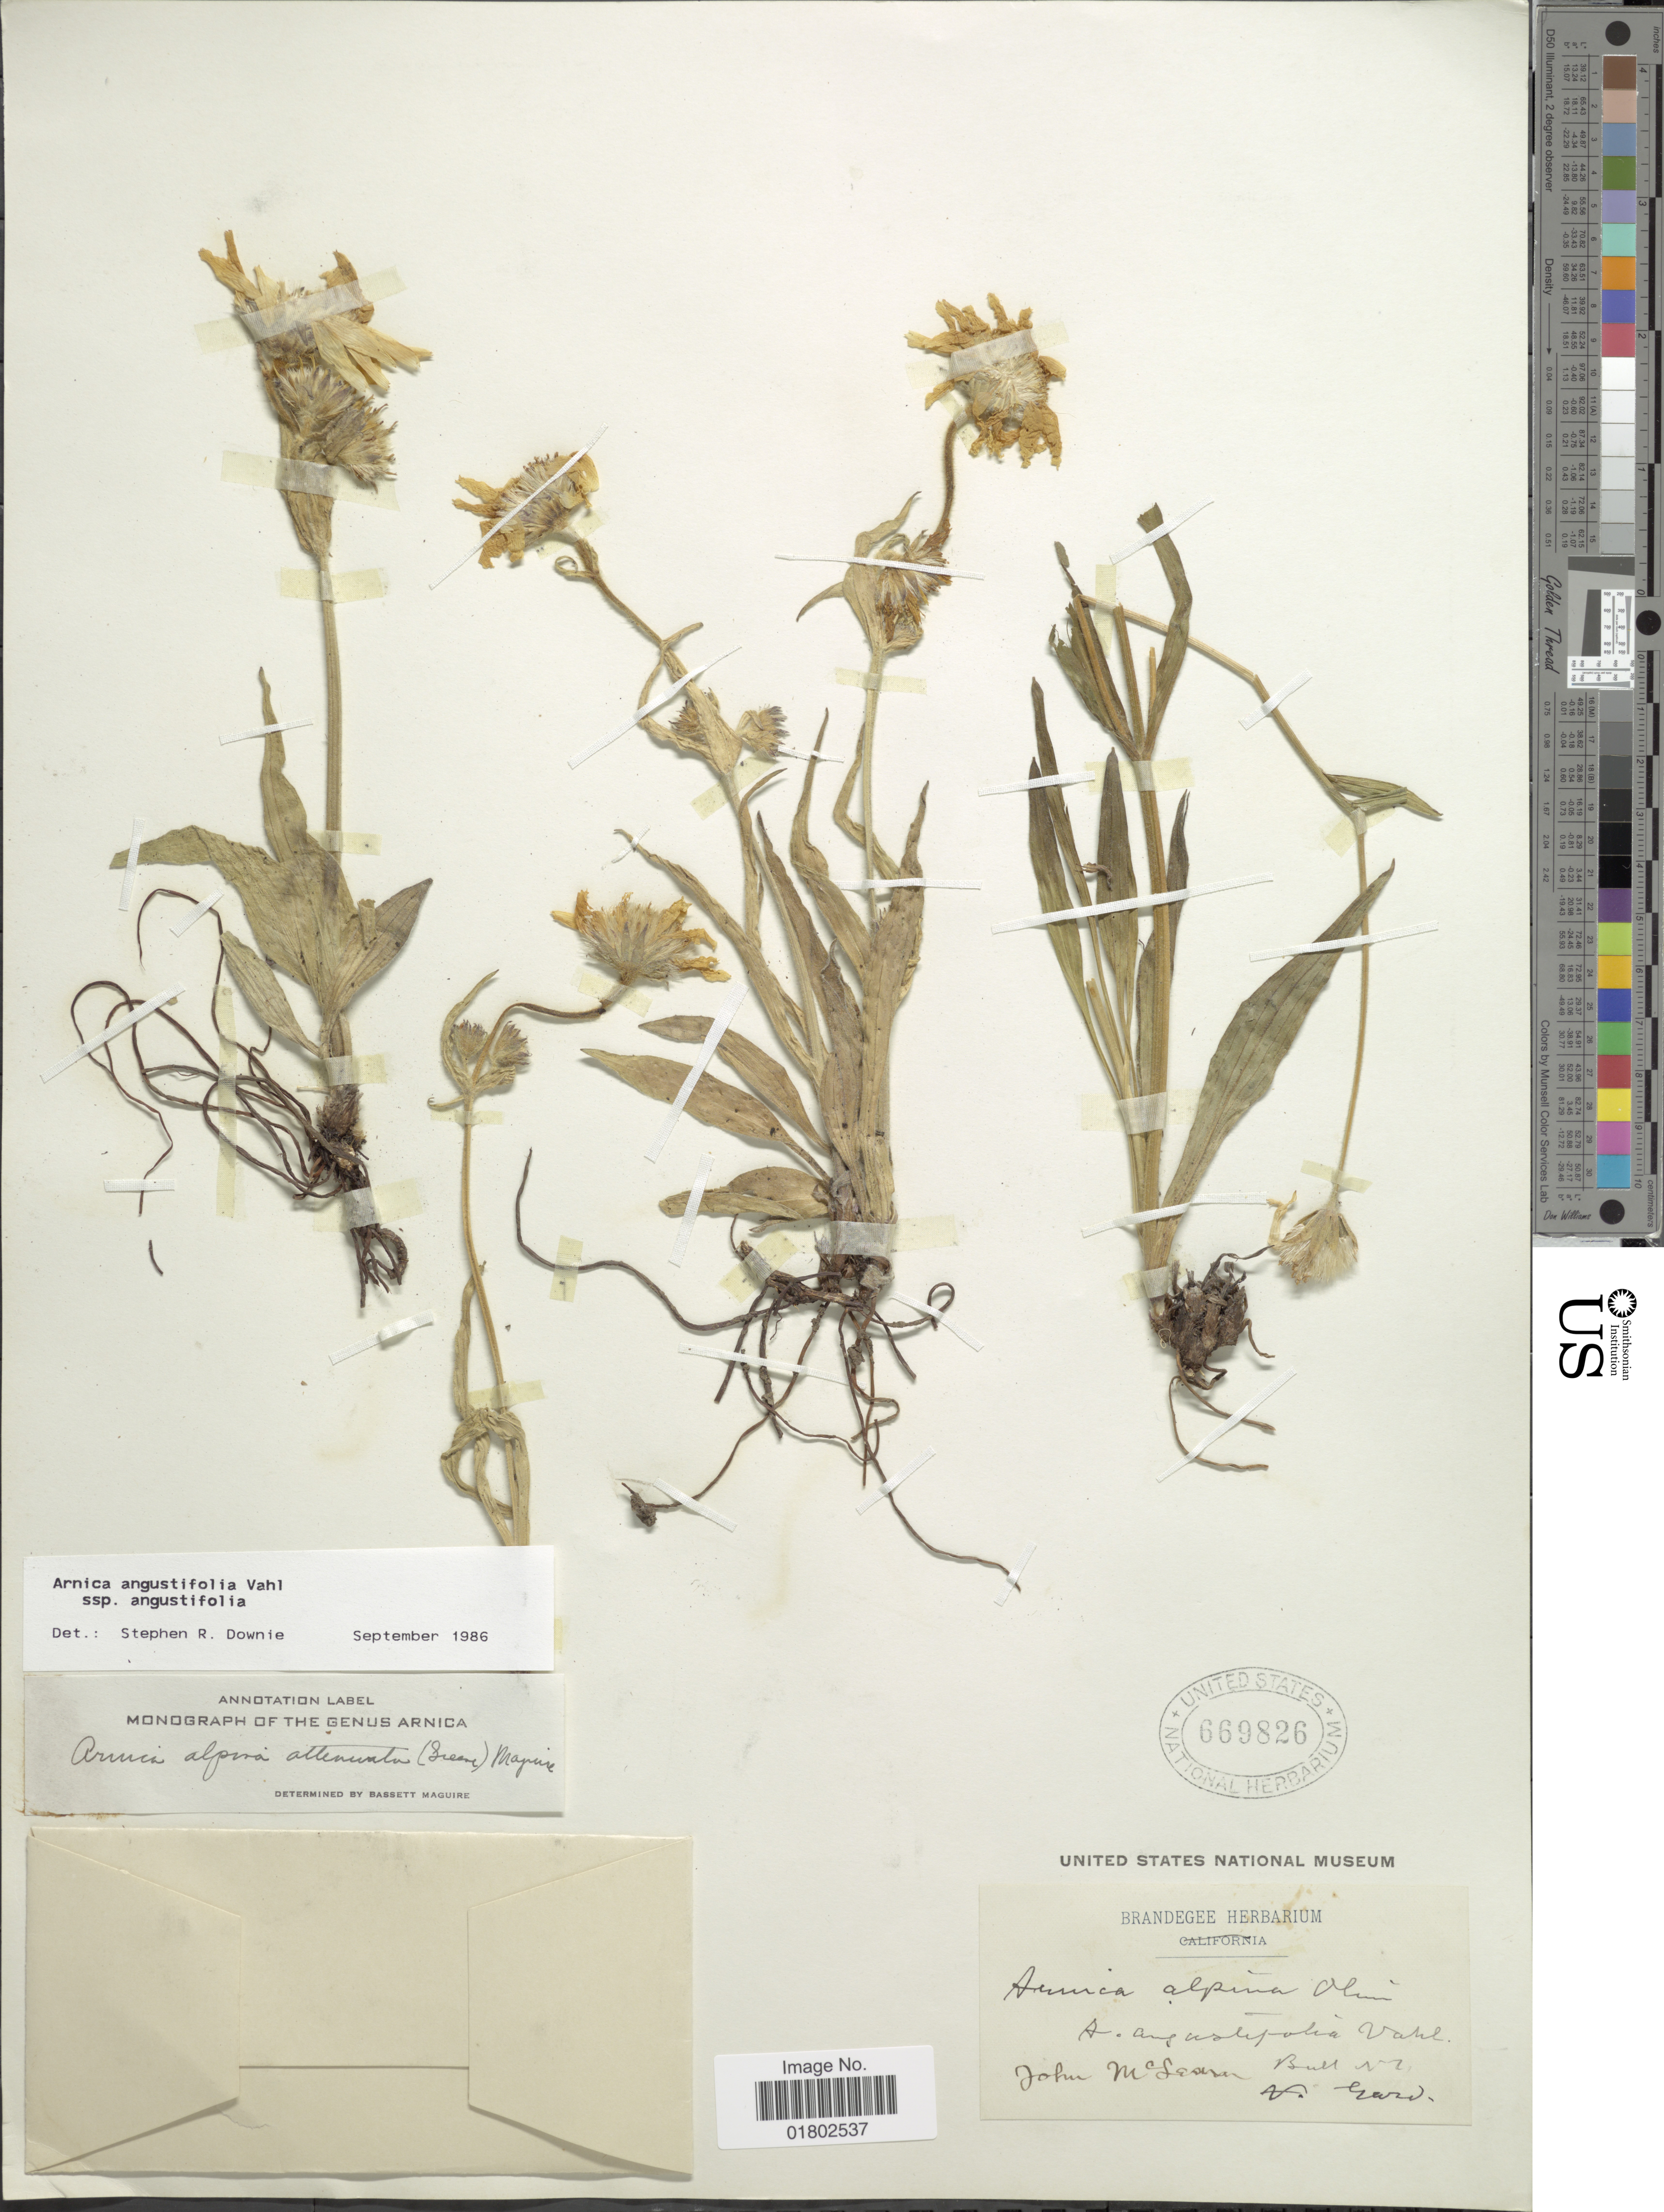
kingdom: Plantae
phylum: Tracheophyta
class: Magnoliopsida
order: Asterales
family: Asteraceae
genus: Arnica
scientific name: Arnica angustifolia subsp. angustifolia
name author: Vahl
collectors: J. McLean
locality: Bull VC [interpreted]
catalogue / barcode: US 669826